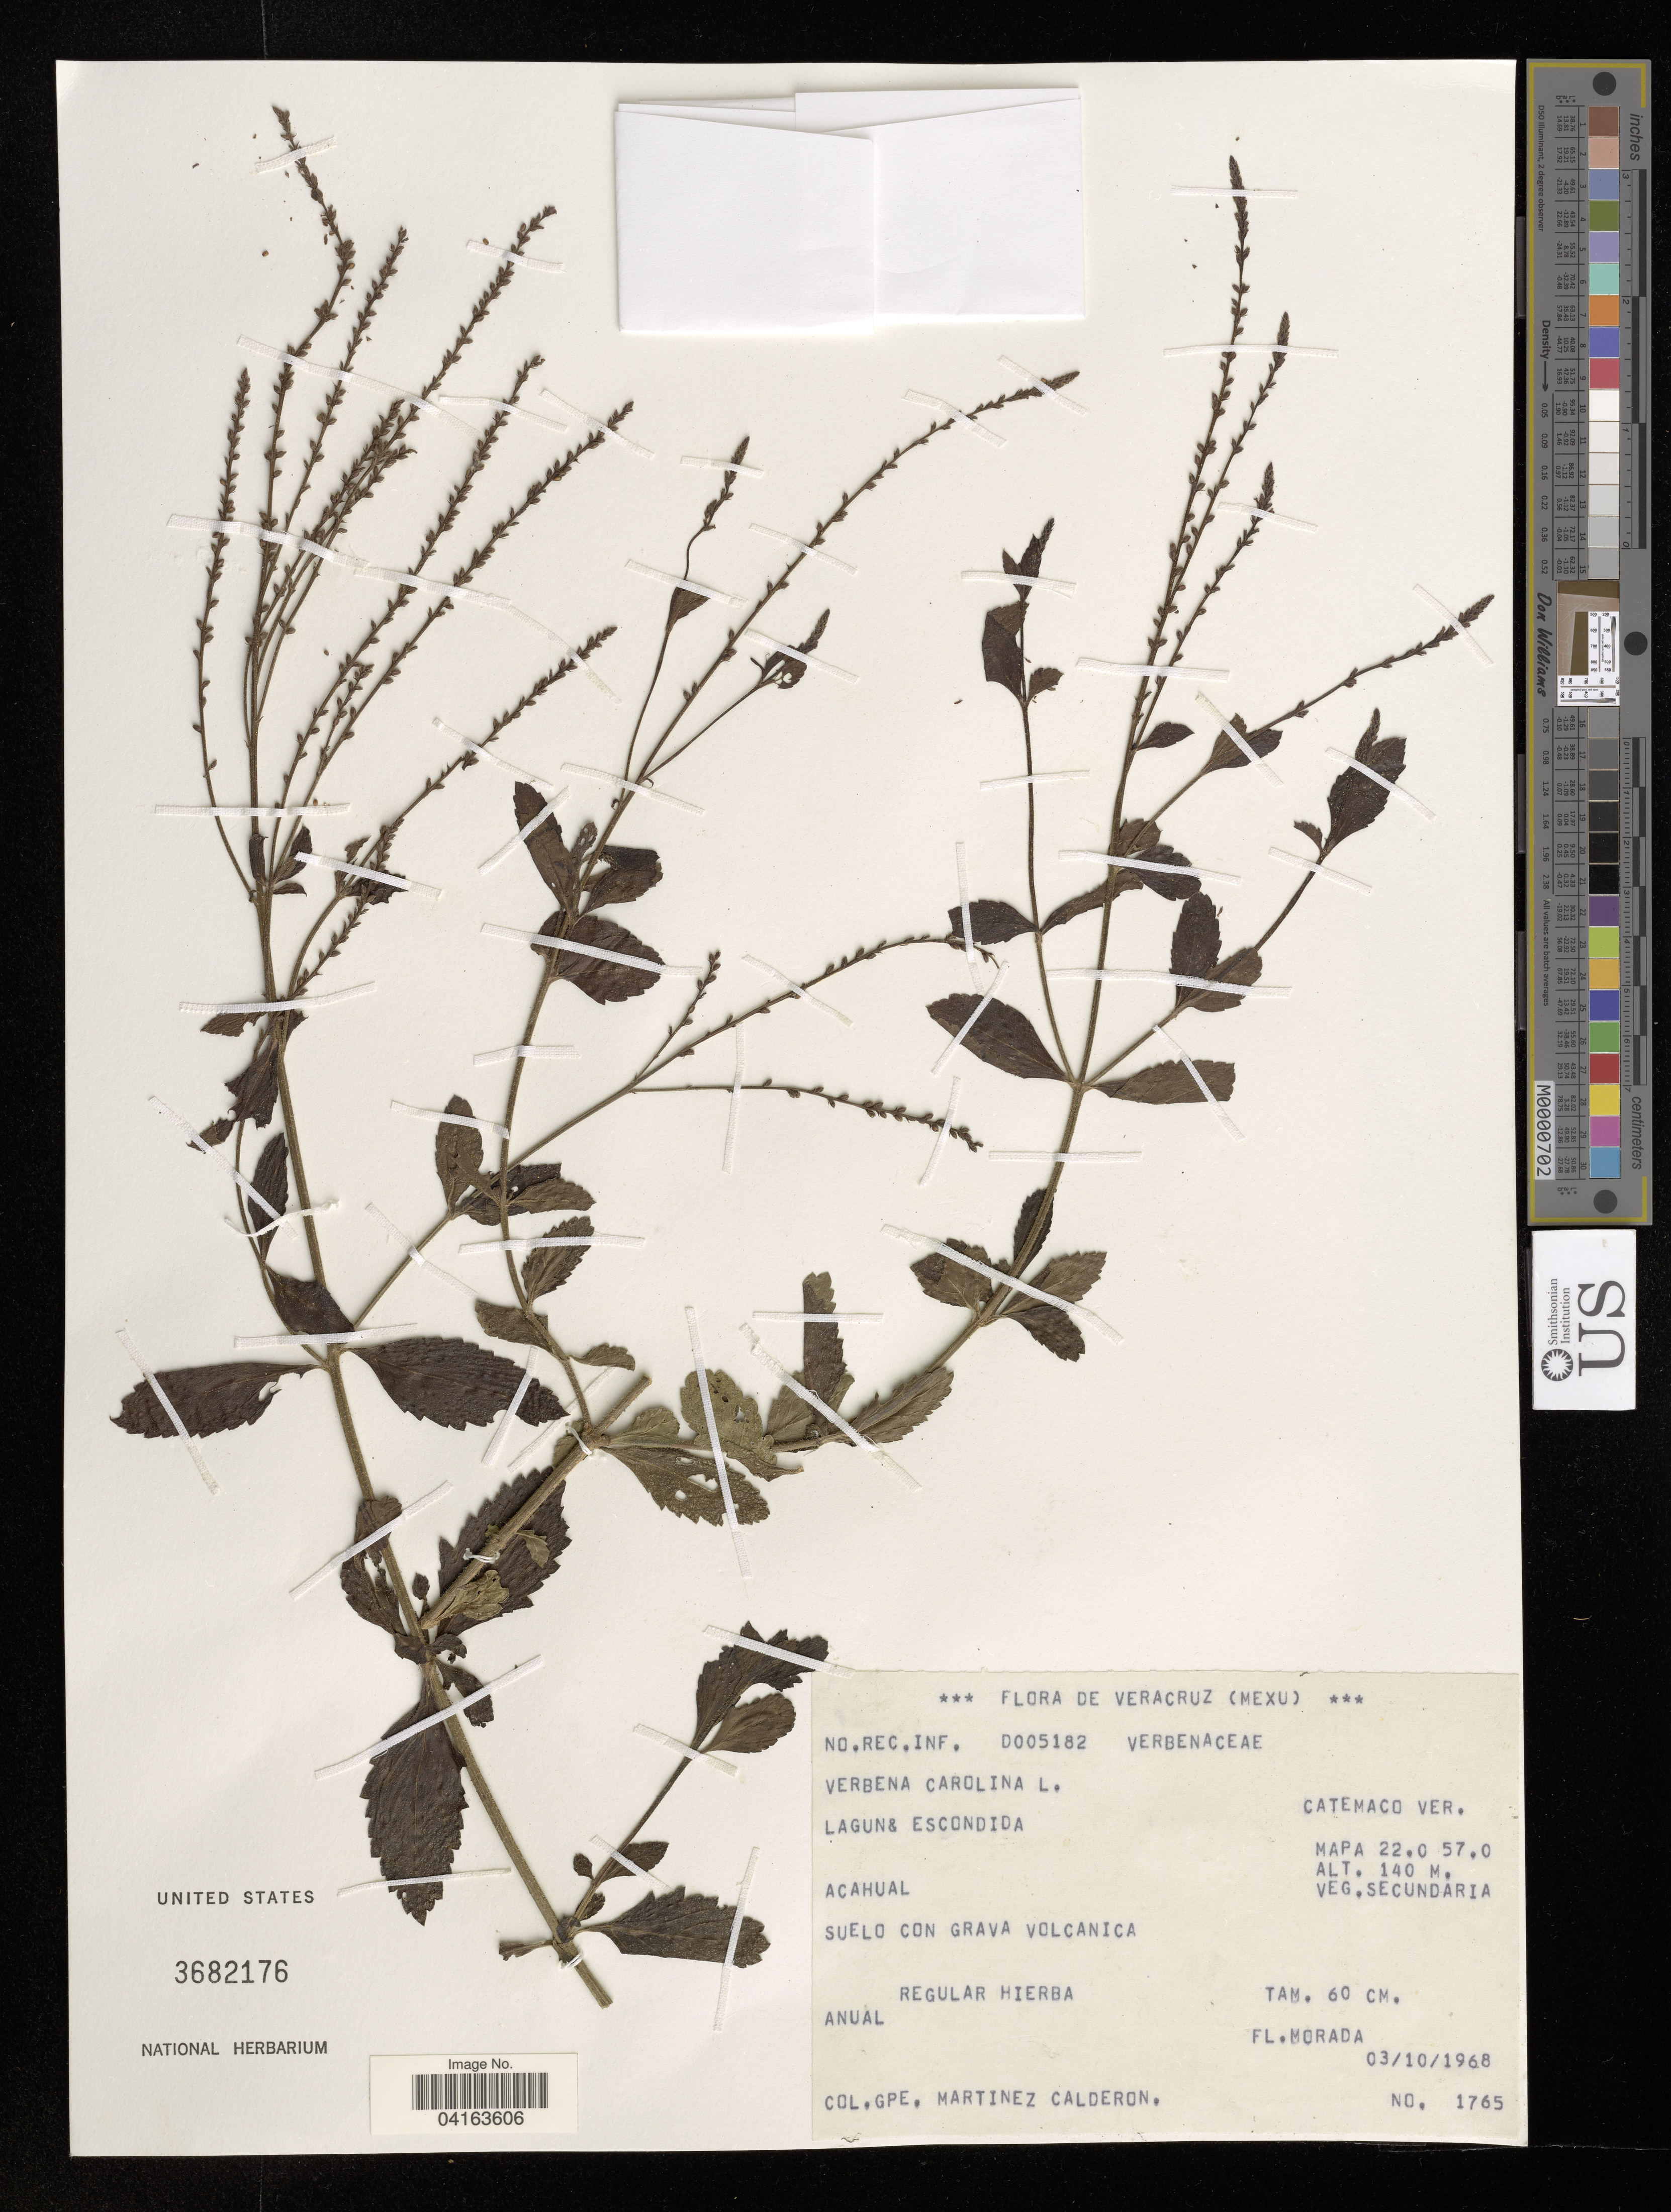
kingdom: Plantae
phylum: Tracheophyta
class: Magnoliopsida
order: Lamiales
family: Verbenaceae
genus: Verbena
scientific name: Verbena carolina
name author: L.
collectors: G. Martínez Calderón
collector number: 1765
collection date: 1968-03-10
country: Mexico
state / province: Veracruz Llave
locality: Catemaco Ver. Lagun & Escondida.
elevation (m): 140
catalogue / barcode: US 3682176